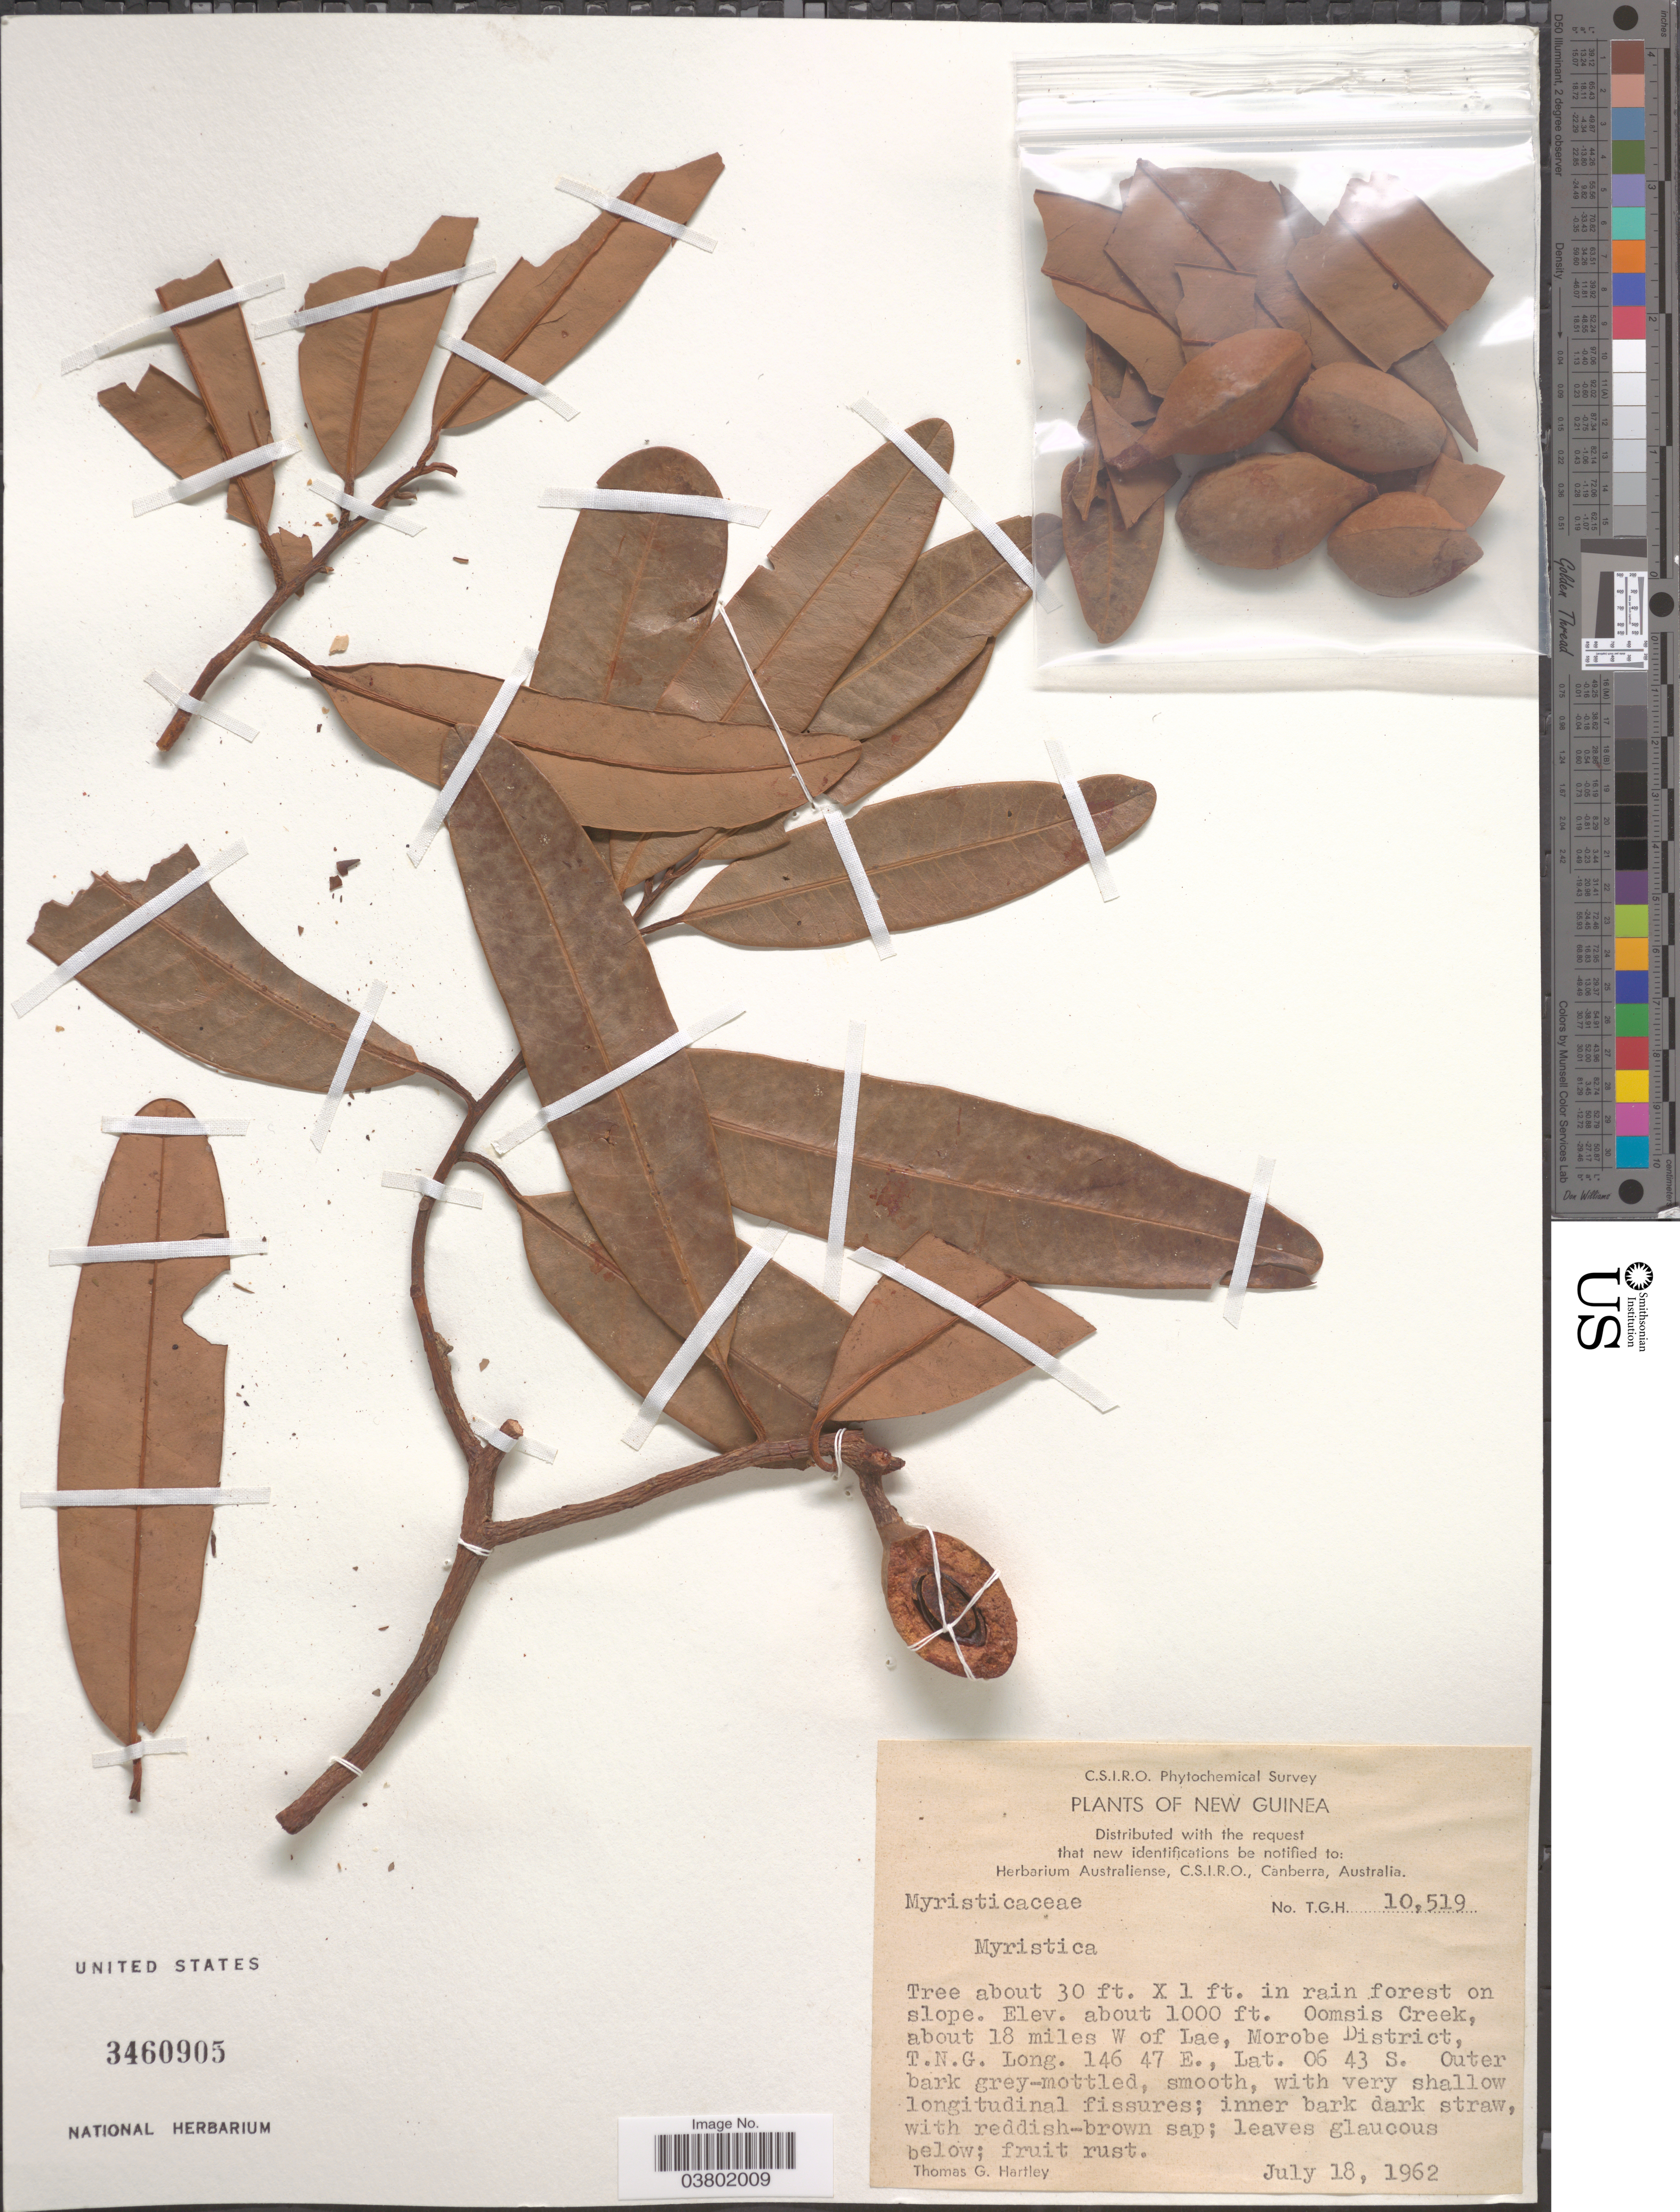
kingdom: Plantae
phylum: Tracheophyta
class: Magnoliopsida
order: Magnoliales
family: Myristicaceae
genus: Myristica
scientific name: Myristica sp.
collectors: T. G. Hartley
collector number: TGH 10519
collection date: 1962-07-18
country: Papua New Guinea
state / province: Morobe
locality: Oomsis Creek, about 18 miles W of Lae, Morobe District, T.N.G.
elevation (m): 305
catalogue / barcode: US 3460905